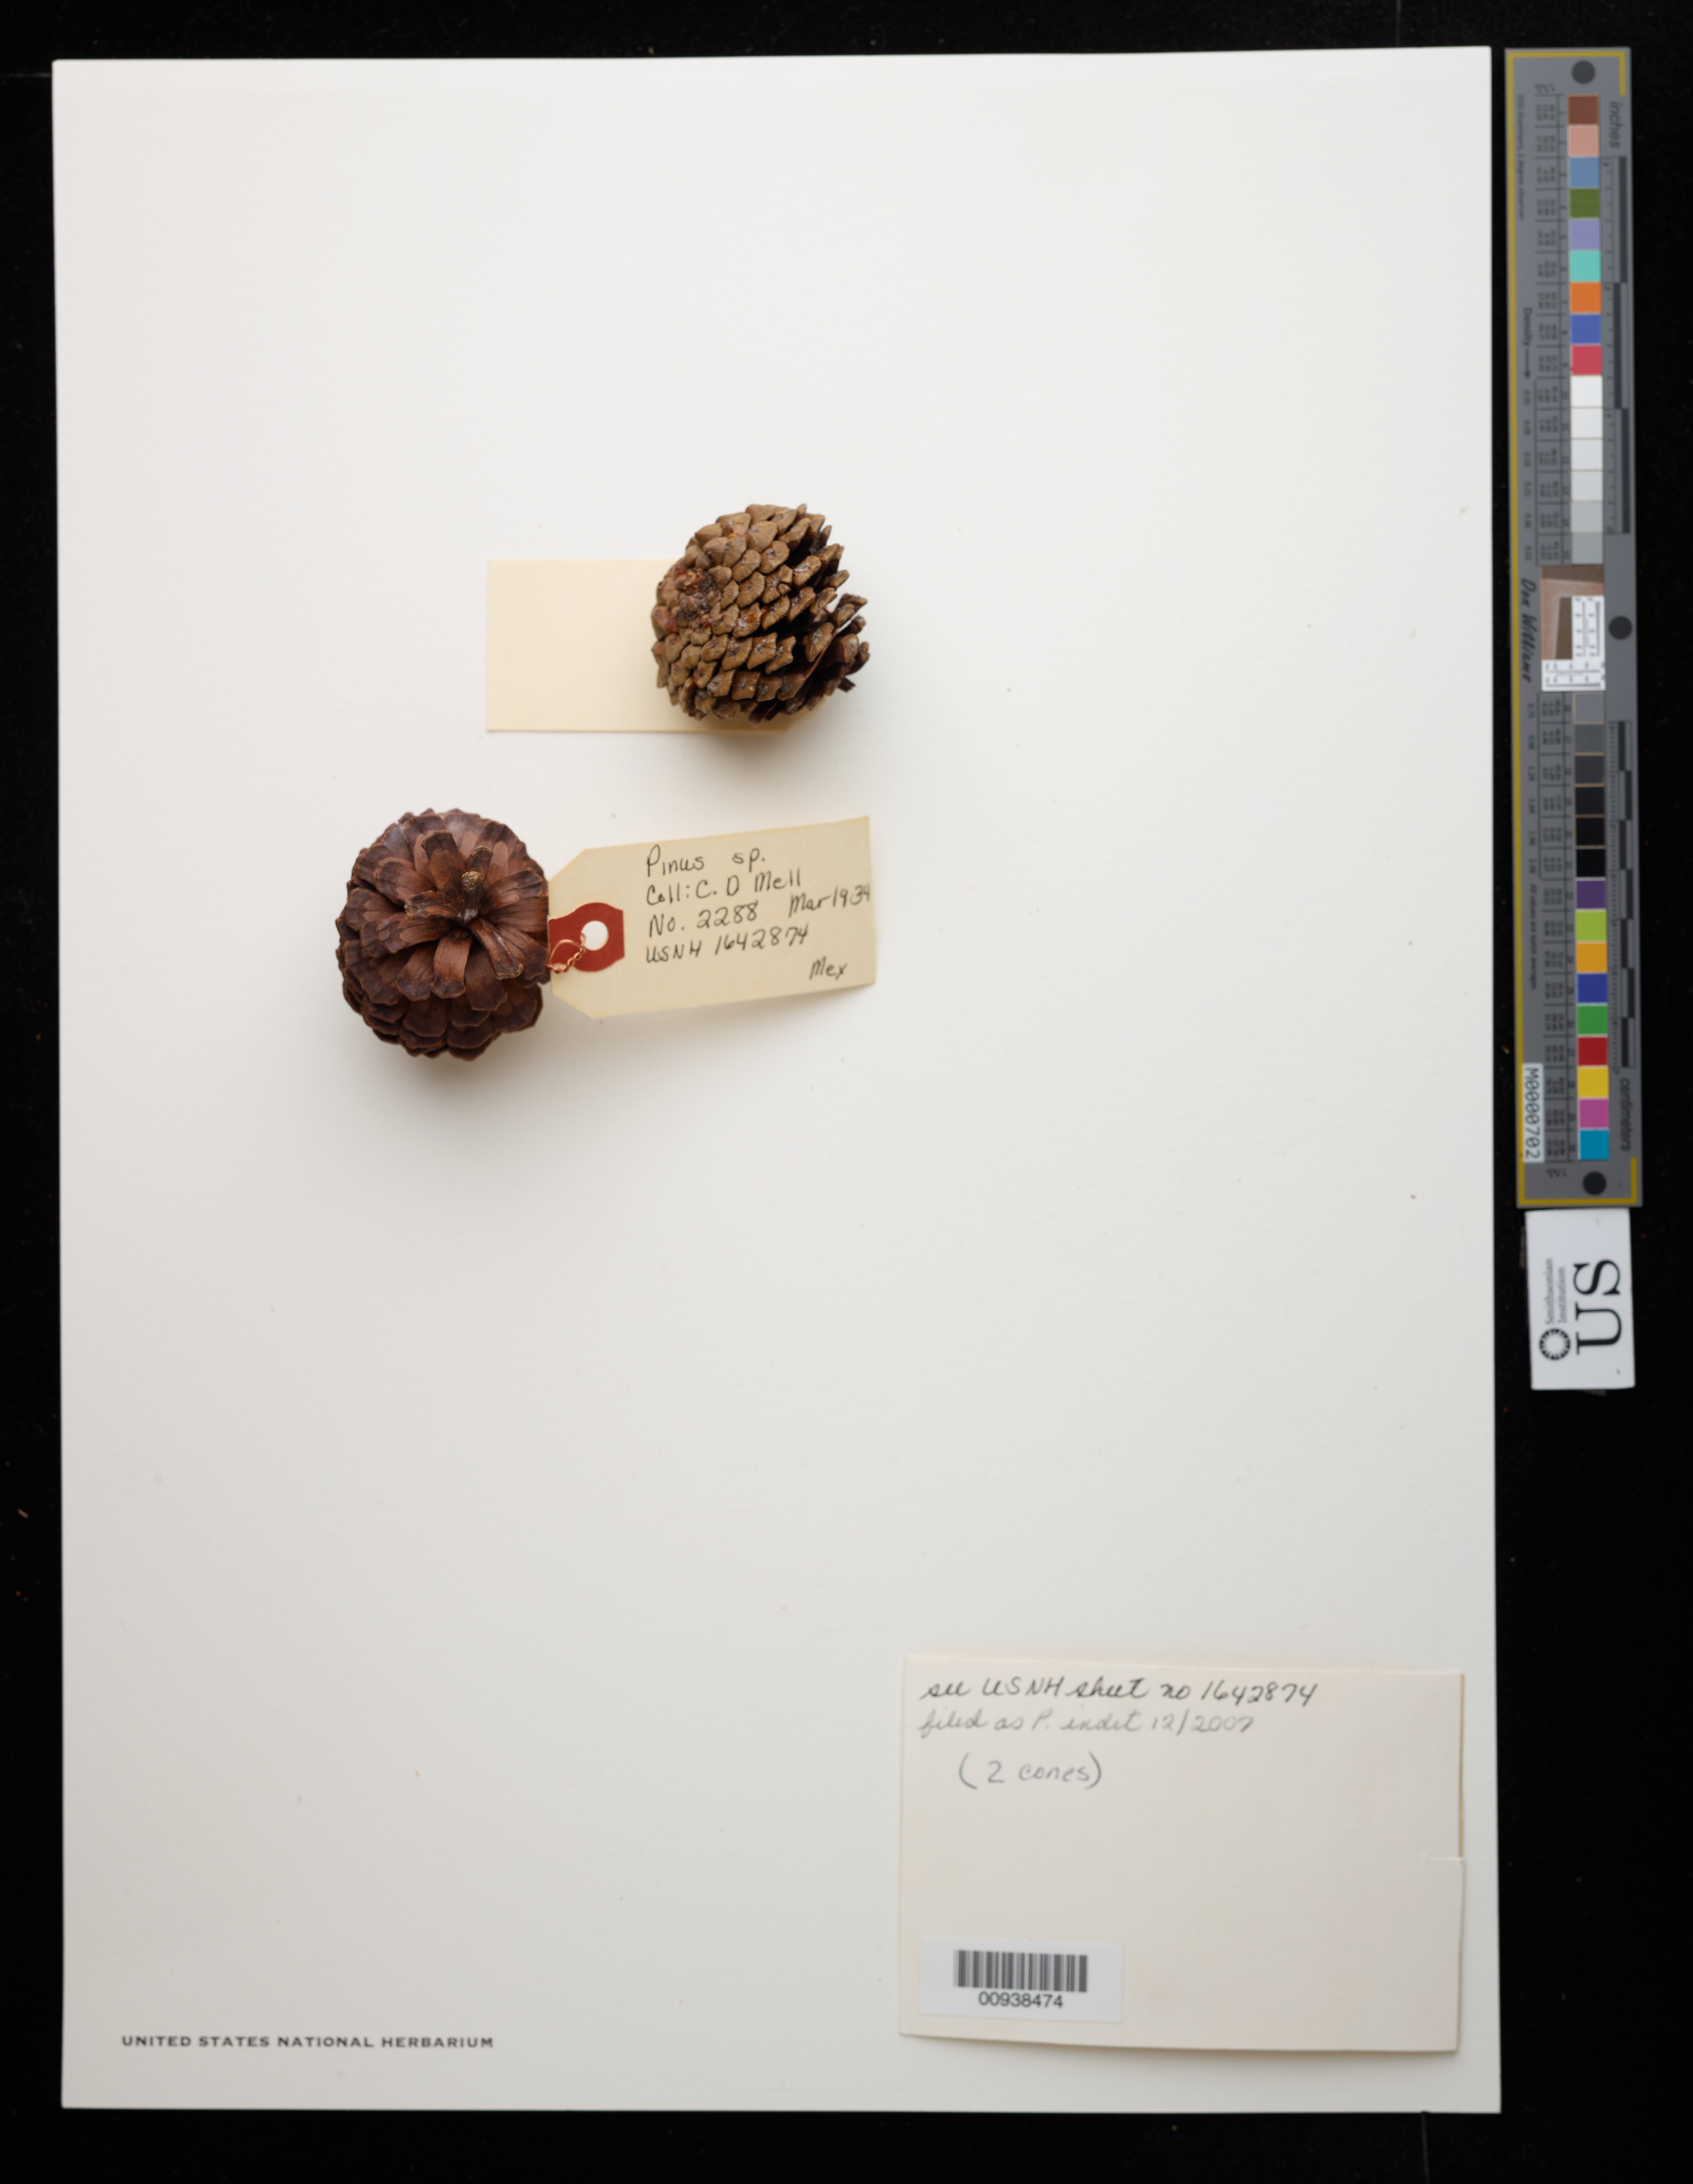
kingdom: Plantae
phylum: Tracheophyta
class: Pinopsida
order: Pinales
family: Pinaceae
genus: Pinus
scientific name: Pinus sp.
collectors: C. D. Mell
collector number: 2288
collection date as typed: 16 Mar 1934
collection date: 1934-03-16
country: Mexico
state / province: Oaxaca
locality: Río Cascabel.